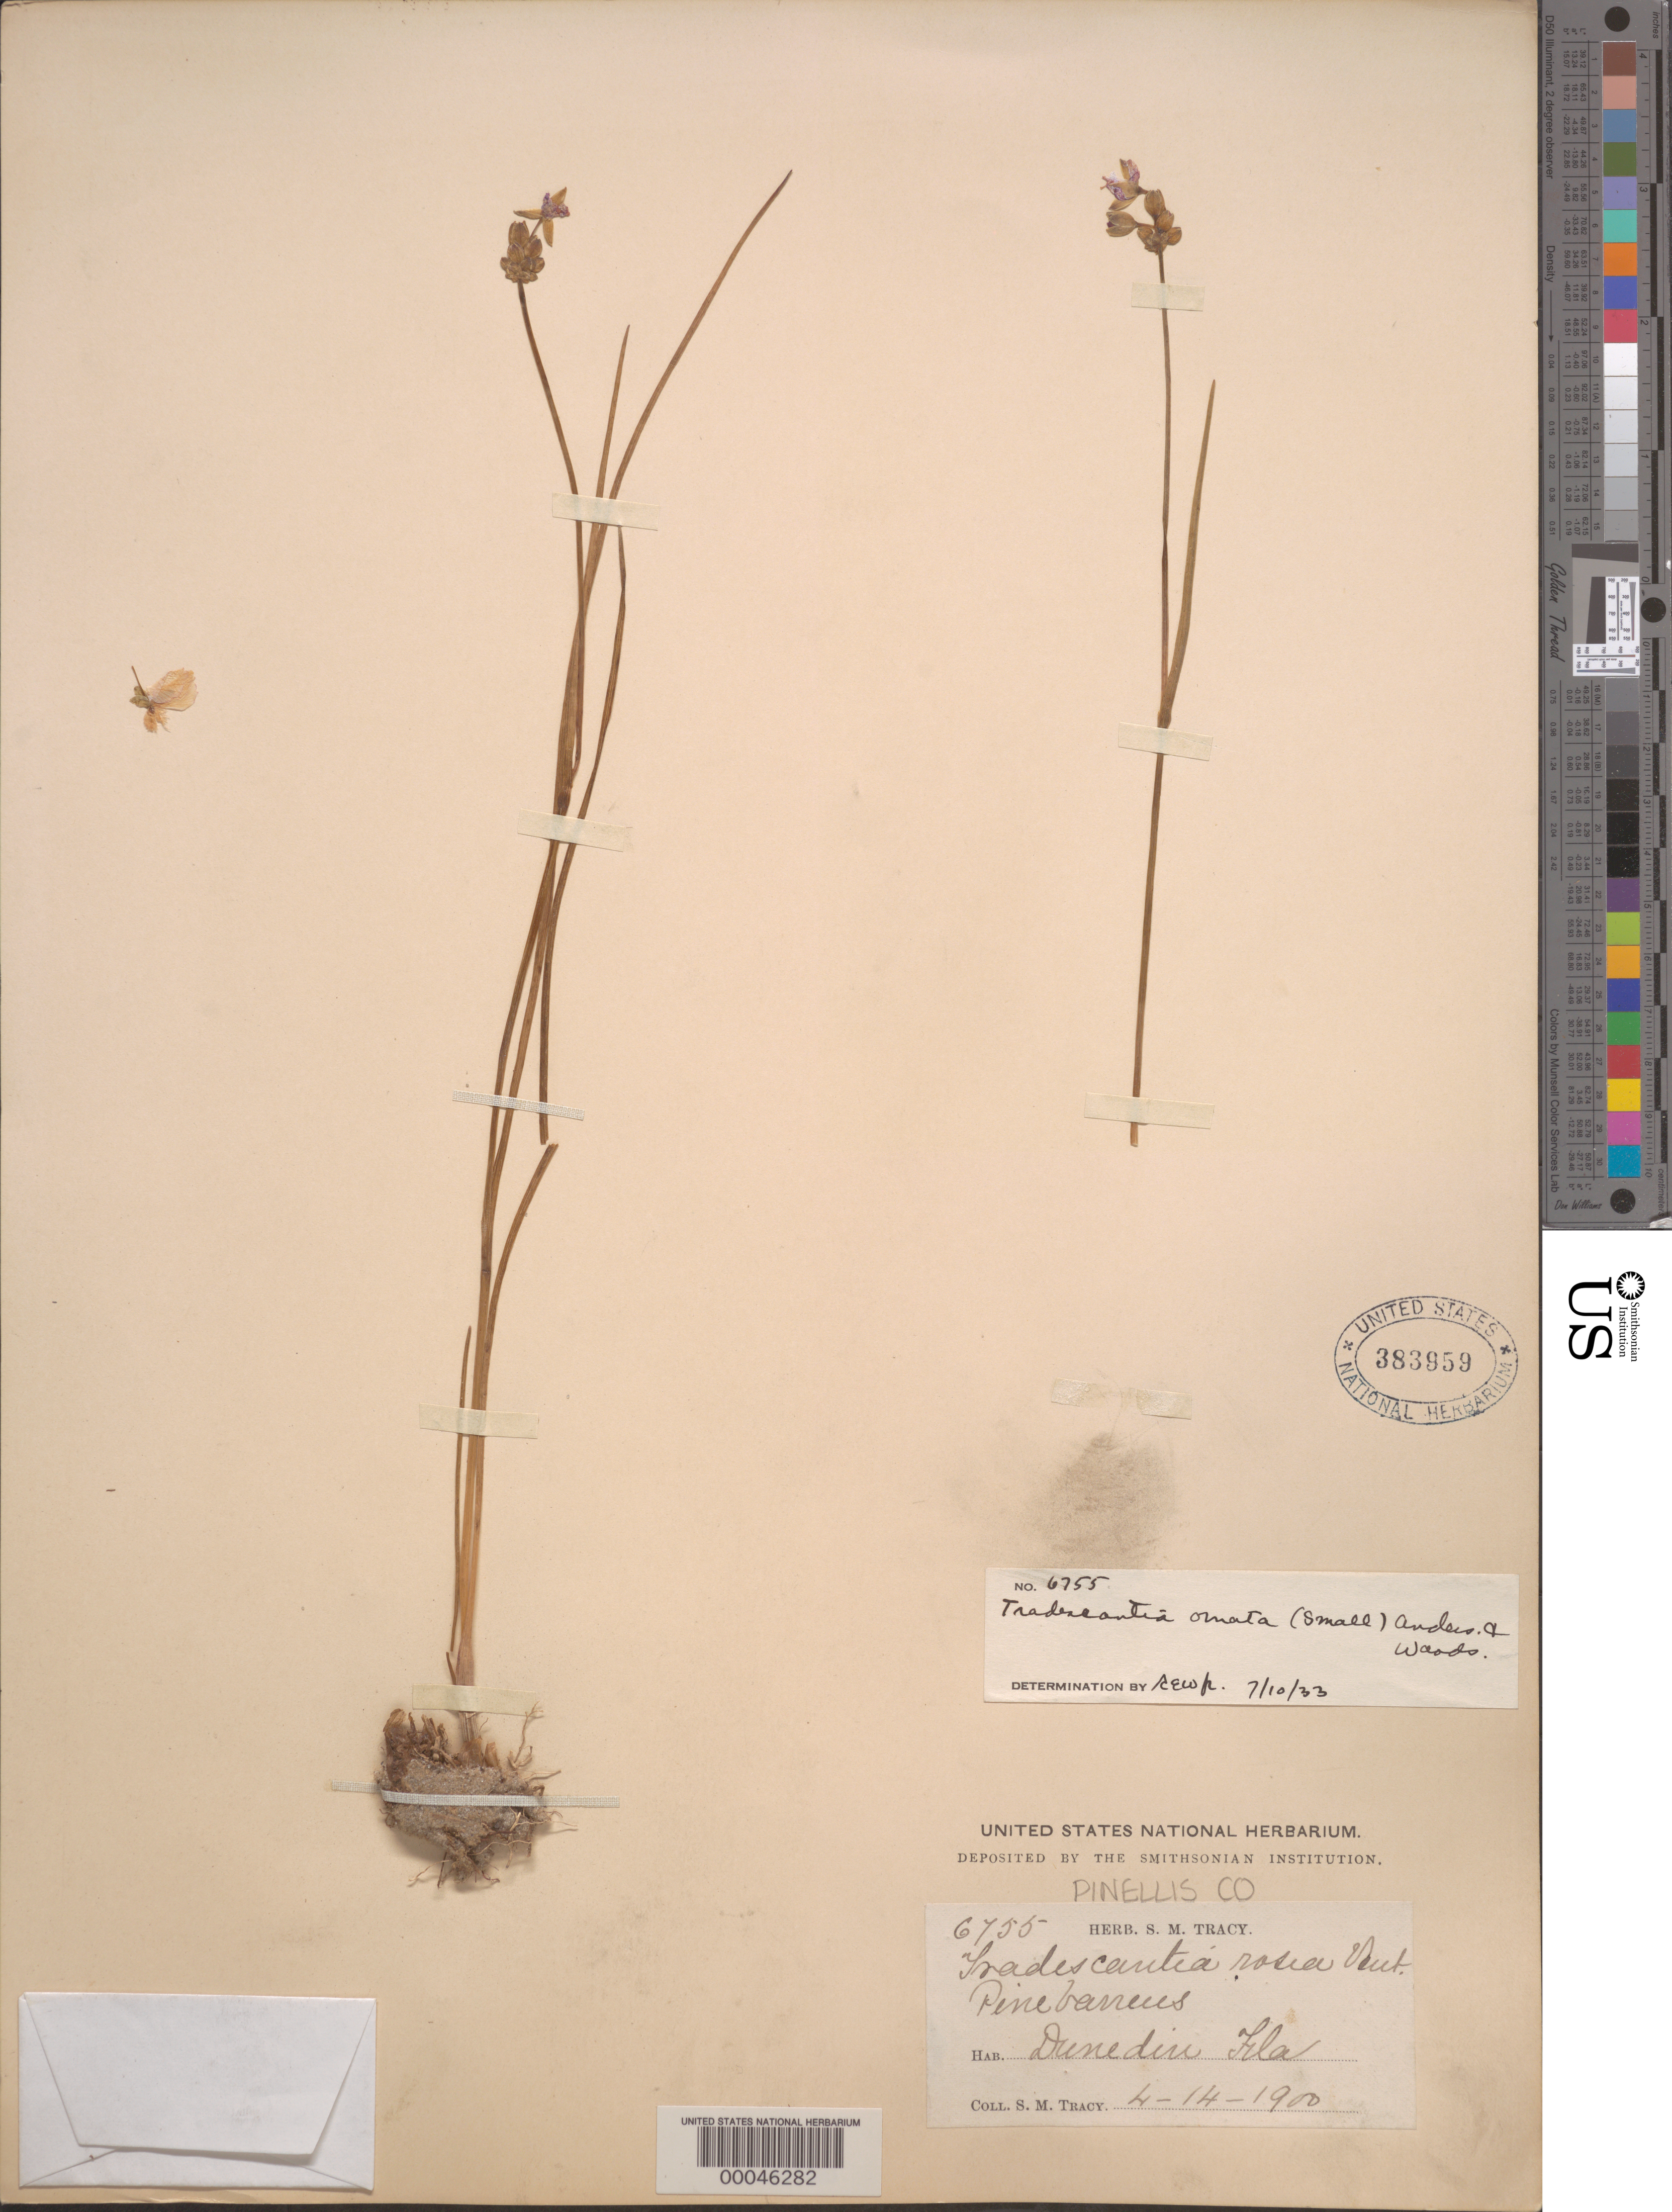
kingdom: Plantae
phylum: Tracheophyta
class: Liliopsida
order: Commelinales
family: Commelinaceae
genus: Cuthbertia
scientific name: Cuthbertia ornata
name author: Small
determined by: Strong, Mark T., (BOT), Smithsonian Institution - National Museum of Natural History (UNITED STATES)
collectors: S. M. Tracy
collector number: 6755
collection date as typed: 14 Apr 1900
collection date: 1900-04-14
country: United States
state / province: Florida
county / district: Pinellas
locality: Dunedin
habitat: Pine barrens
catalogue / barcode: US 383959